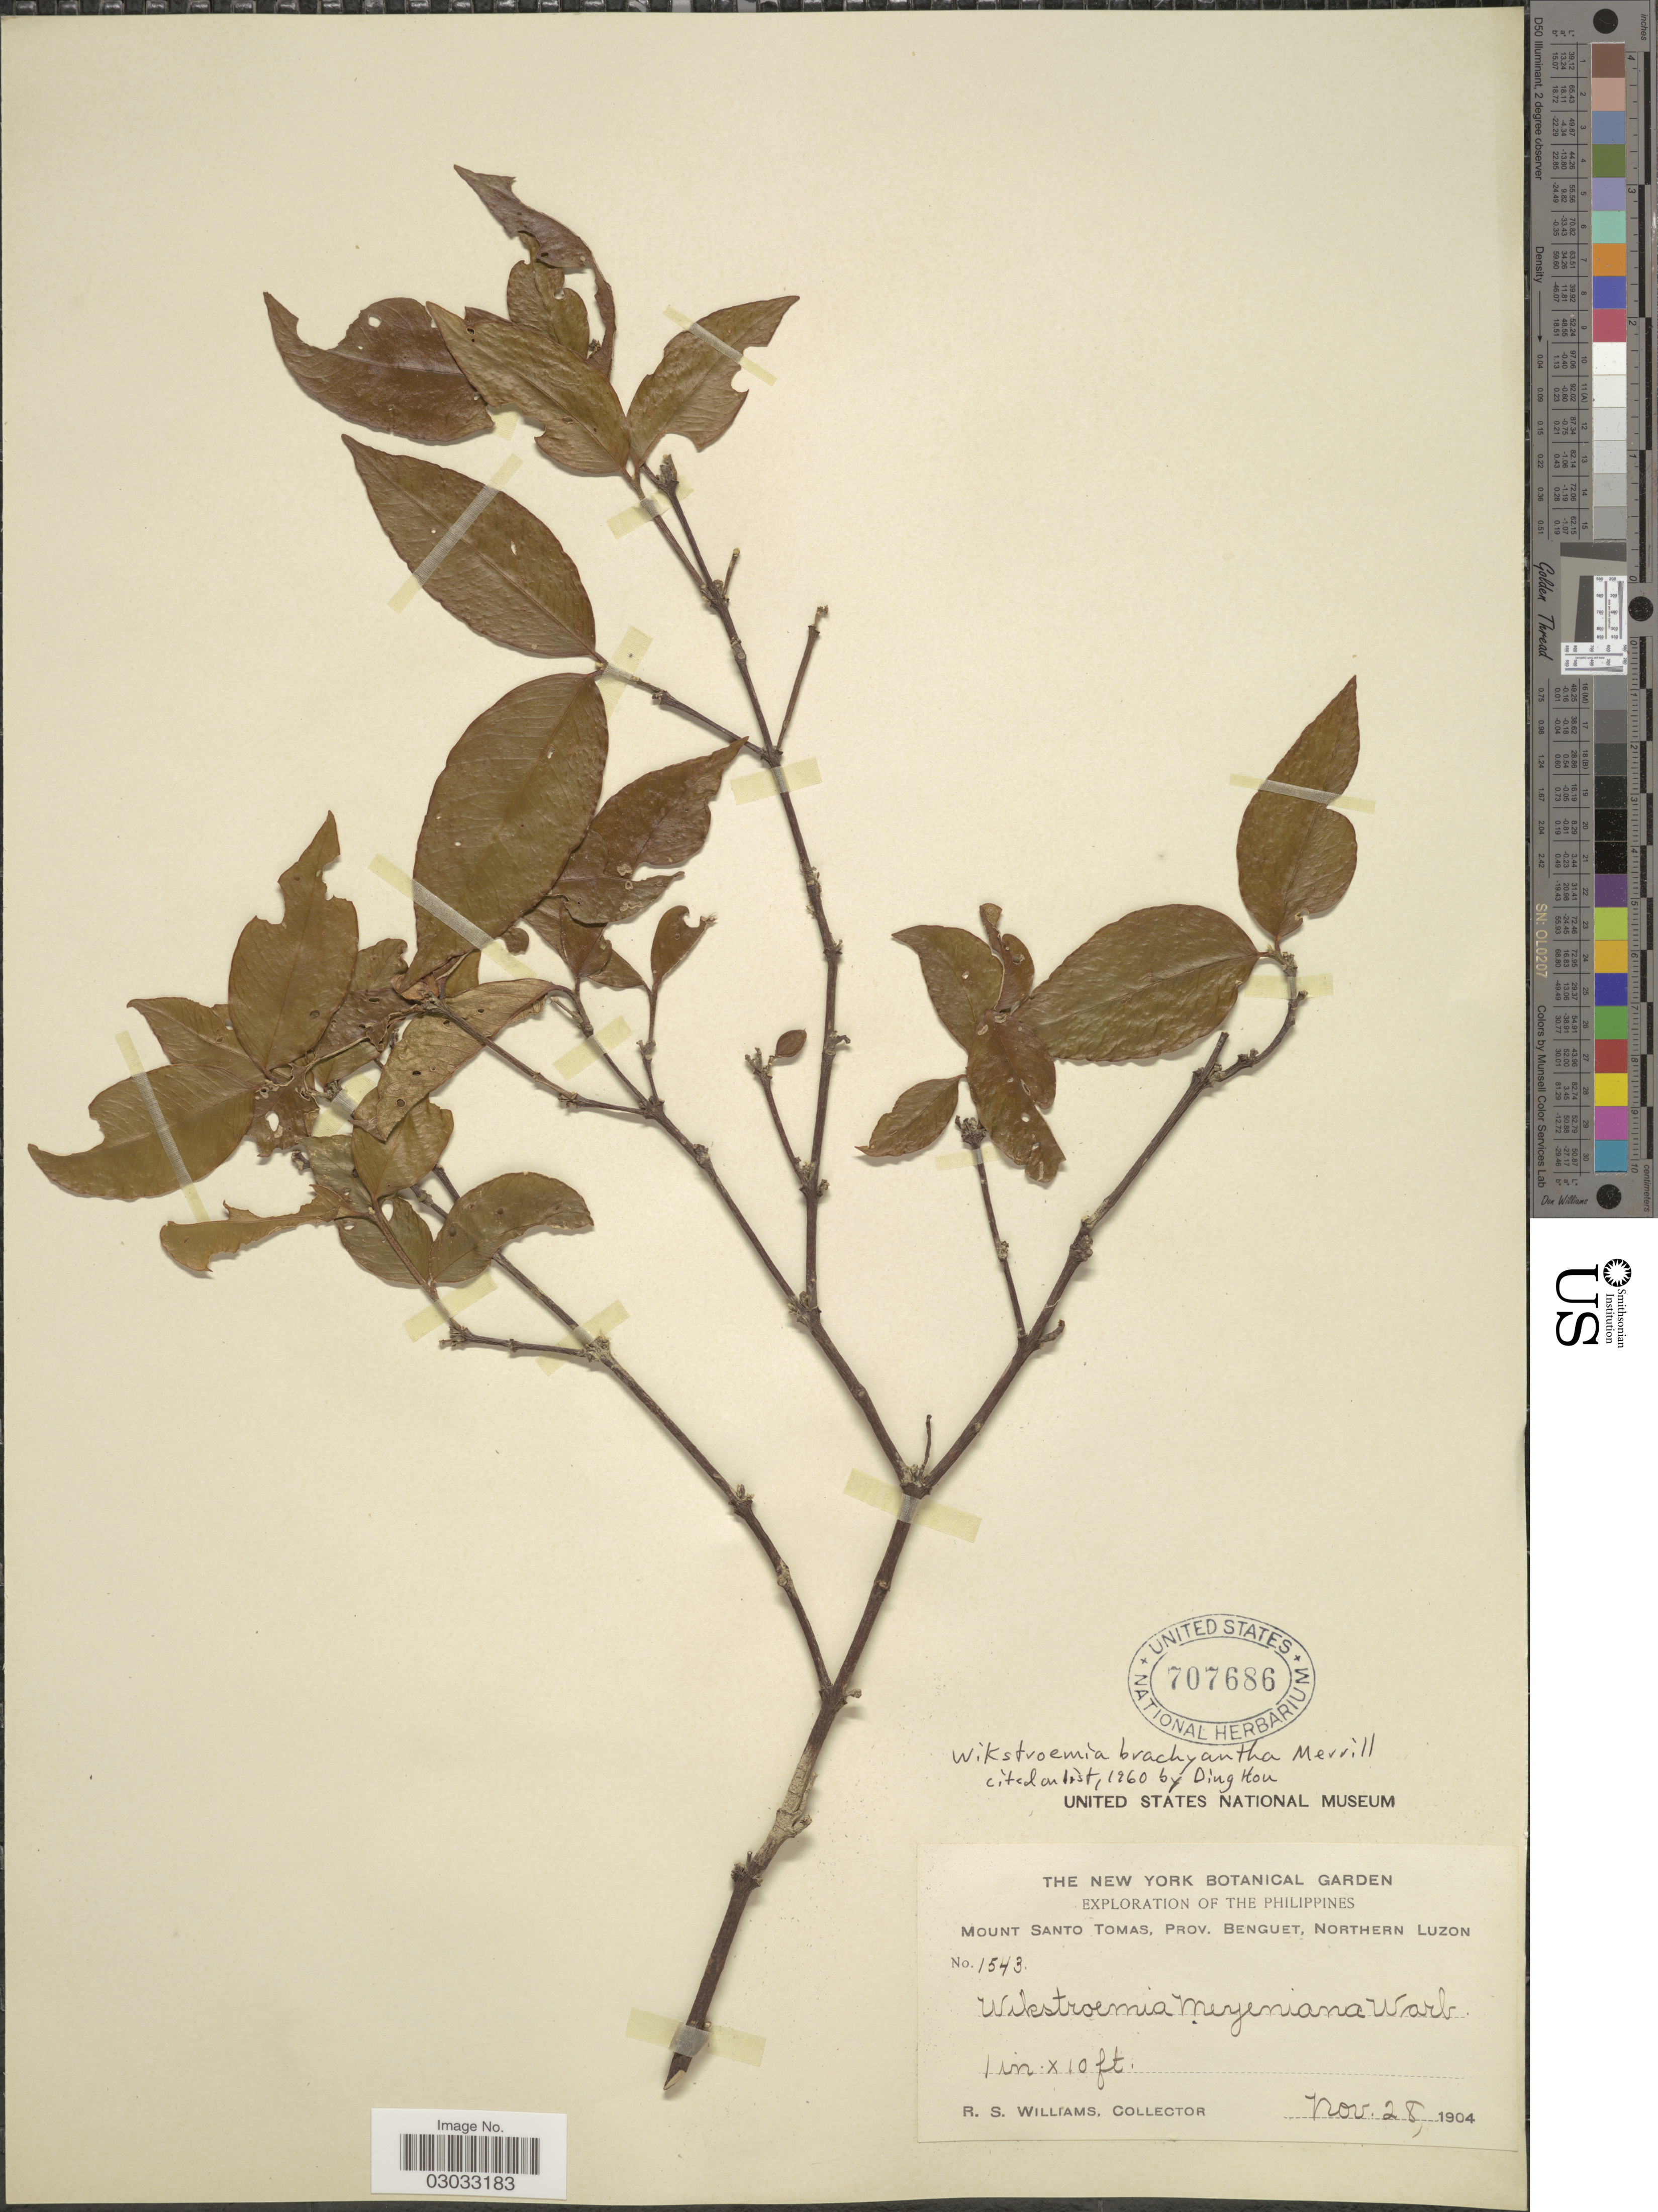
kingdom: Plantae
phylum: Tracheophyta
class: Magnoliopsida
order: Malvales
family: Thymelaeaceae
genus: Wikstroemia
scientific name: Wikstroemia brachyantha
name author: Merr.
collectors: R. S. Williams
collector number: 1543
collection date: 1904-11-28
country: Philippines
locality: Mount Santo Tomas, Prov. Benguet, Northern Luzon.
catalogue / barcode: US 707686